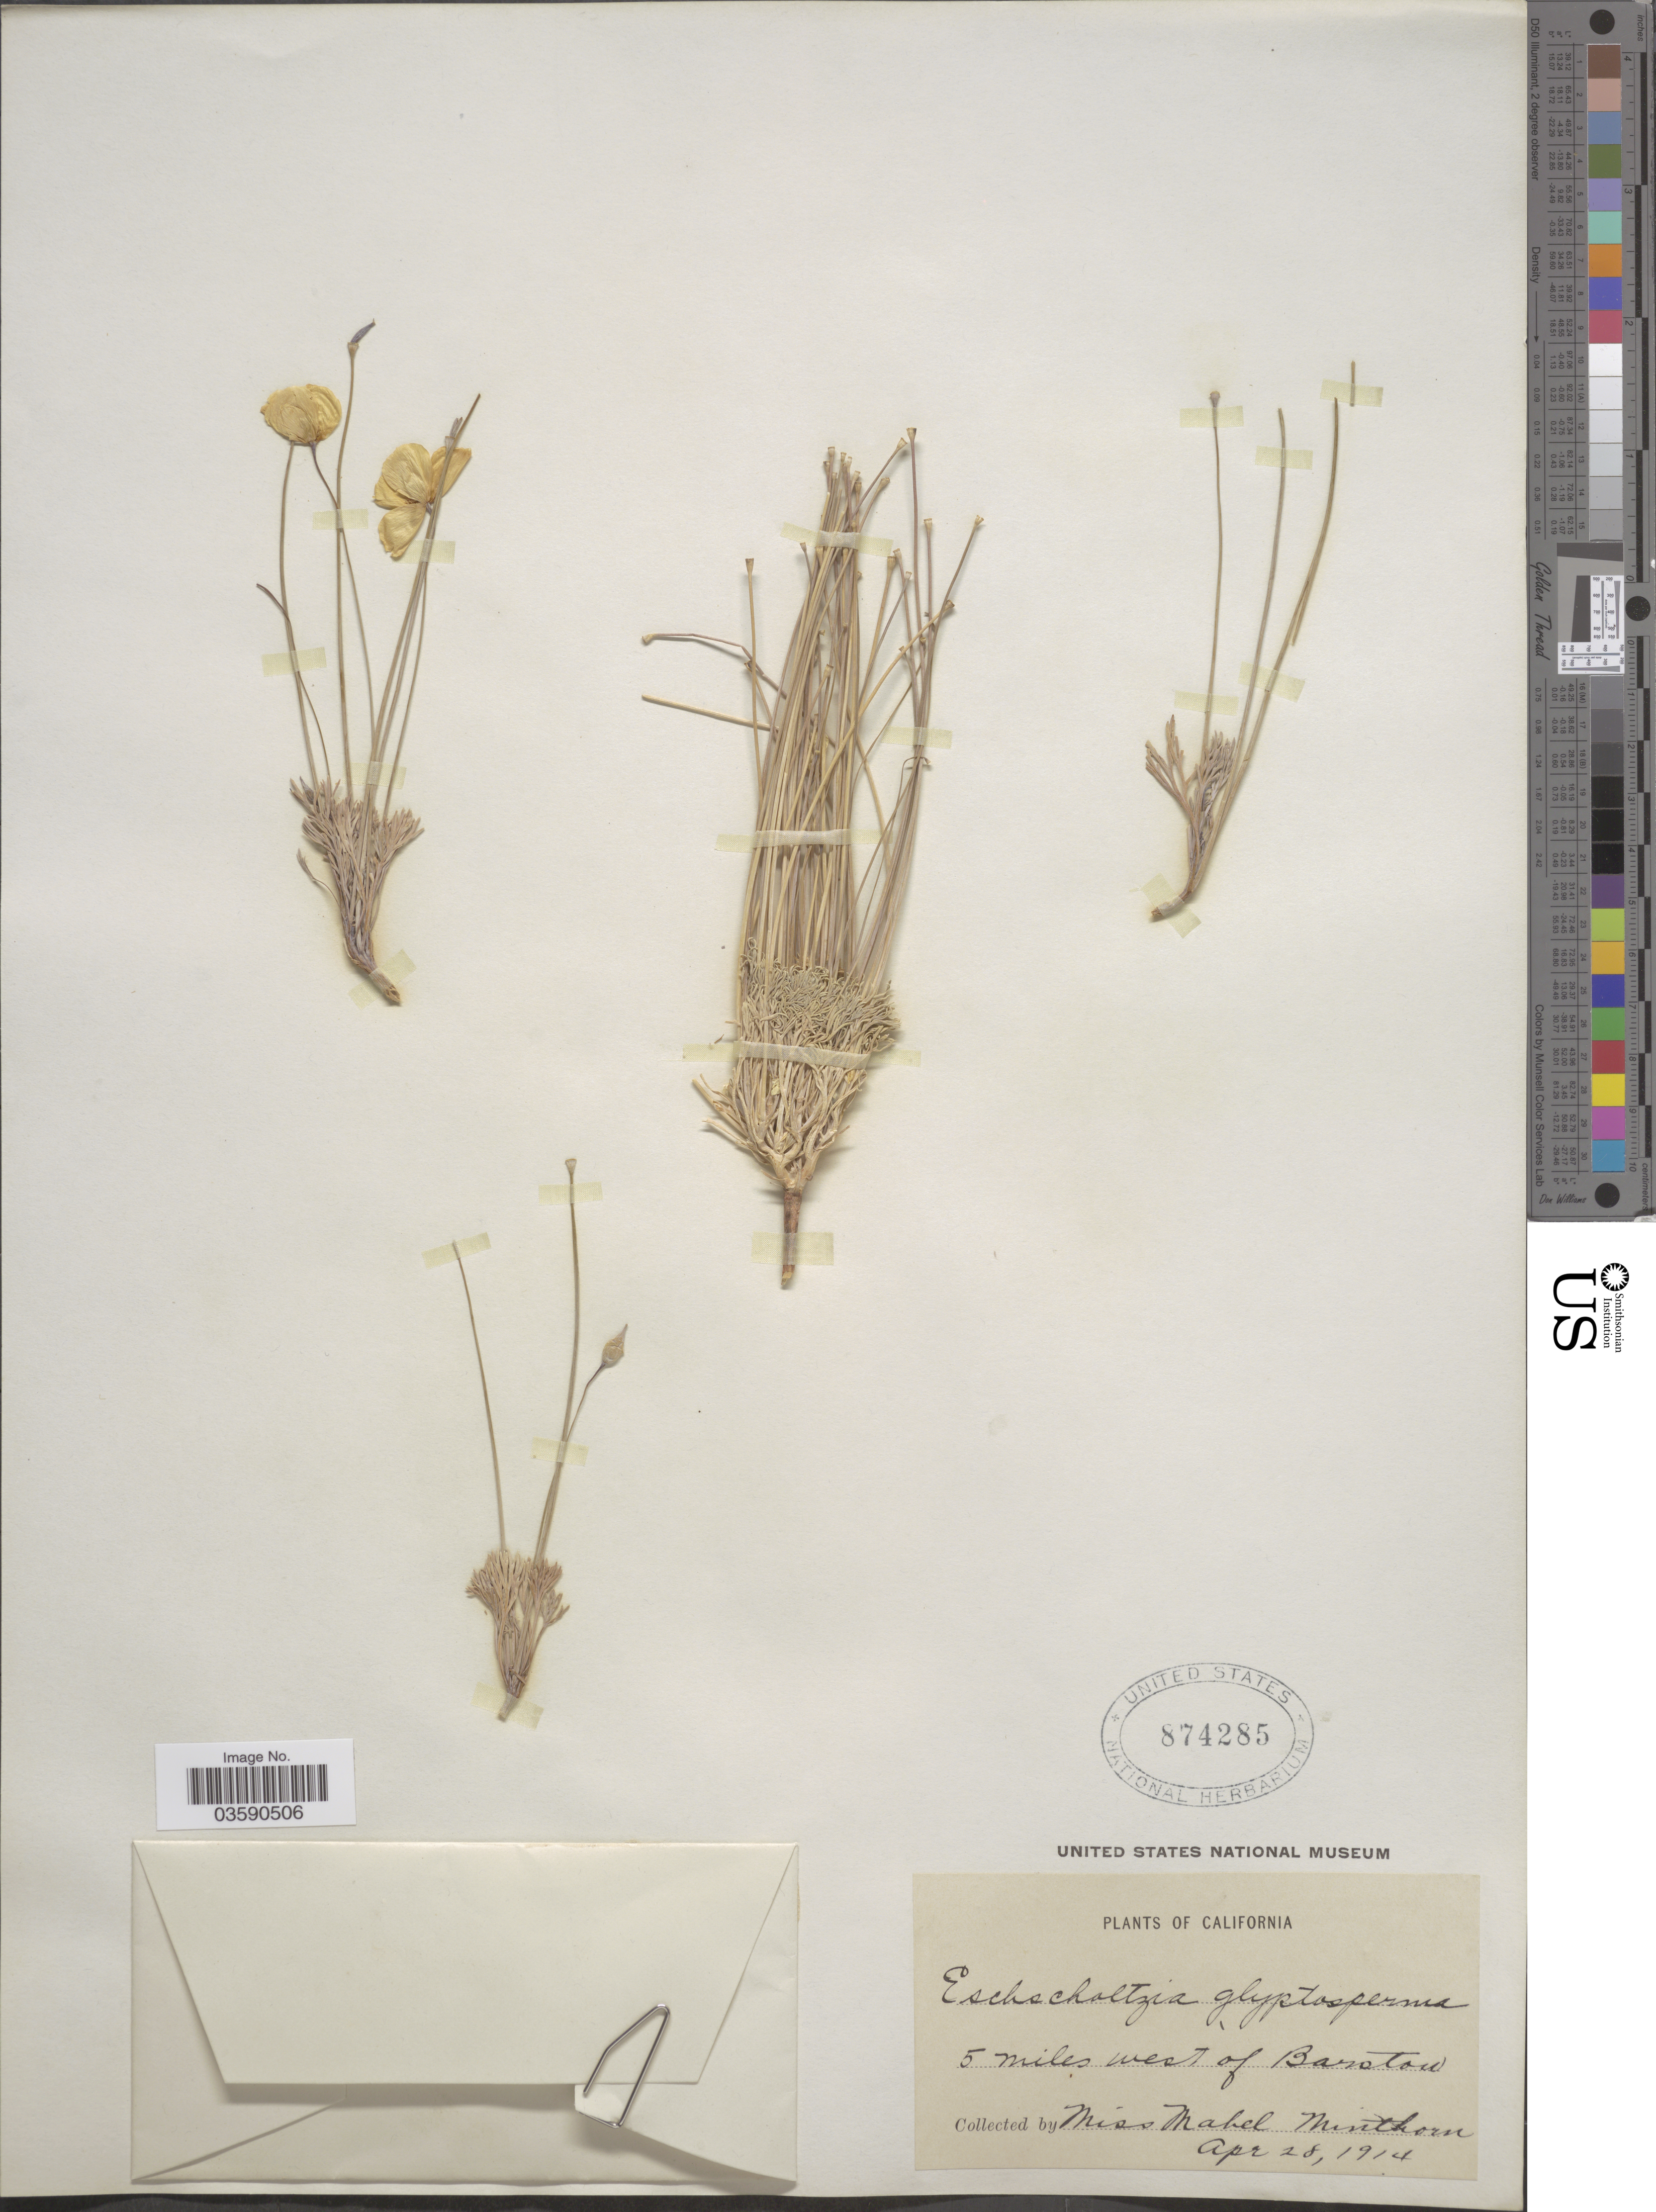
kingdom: Plantae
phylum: Tracheophyta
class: Magnoliopsida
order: Ranunculales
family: Papaveraceae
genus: Eschscholzia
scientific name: Eschscholzia glyptosperma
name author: Greene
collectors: M. Minthorn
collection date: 1914-04-28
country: United States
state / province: California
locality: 5 miles west of Barstow.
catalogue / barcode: US 874285